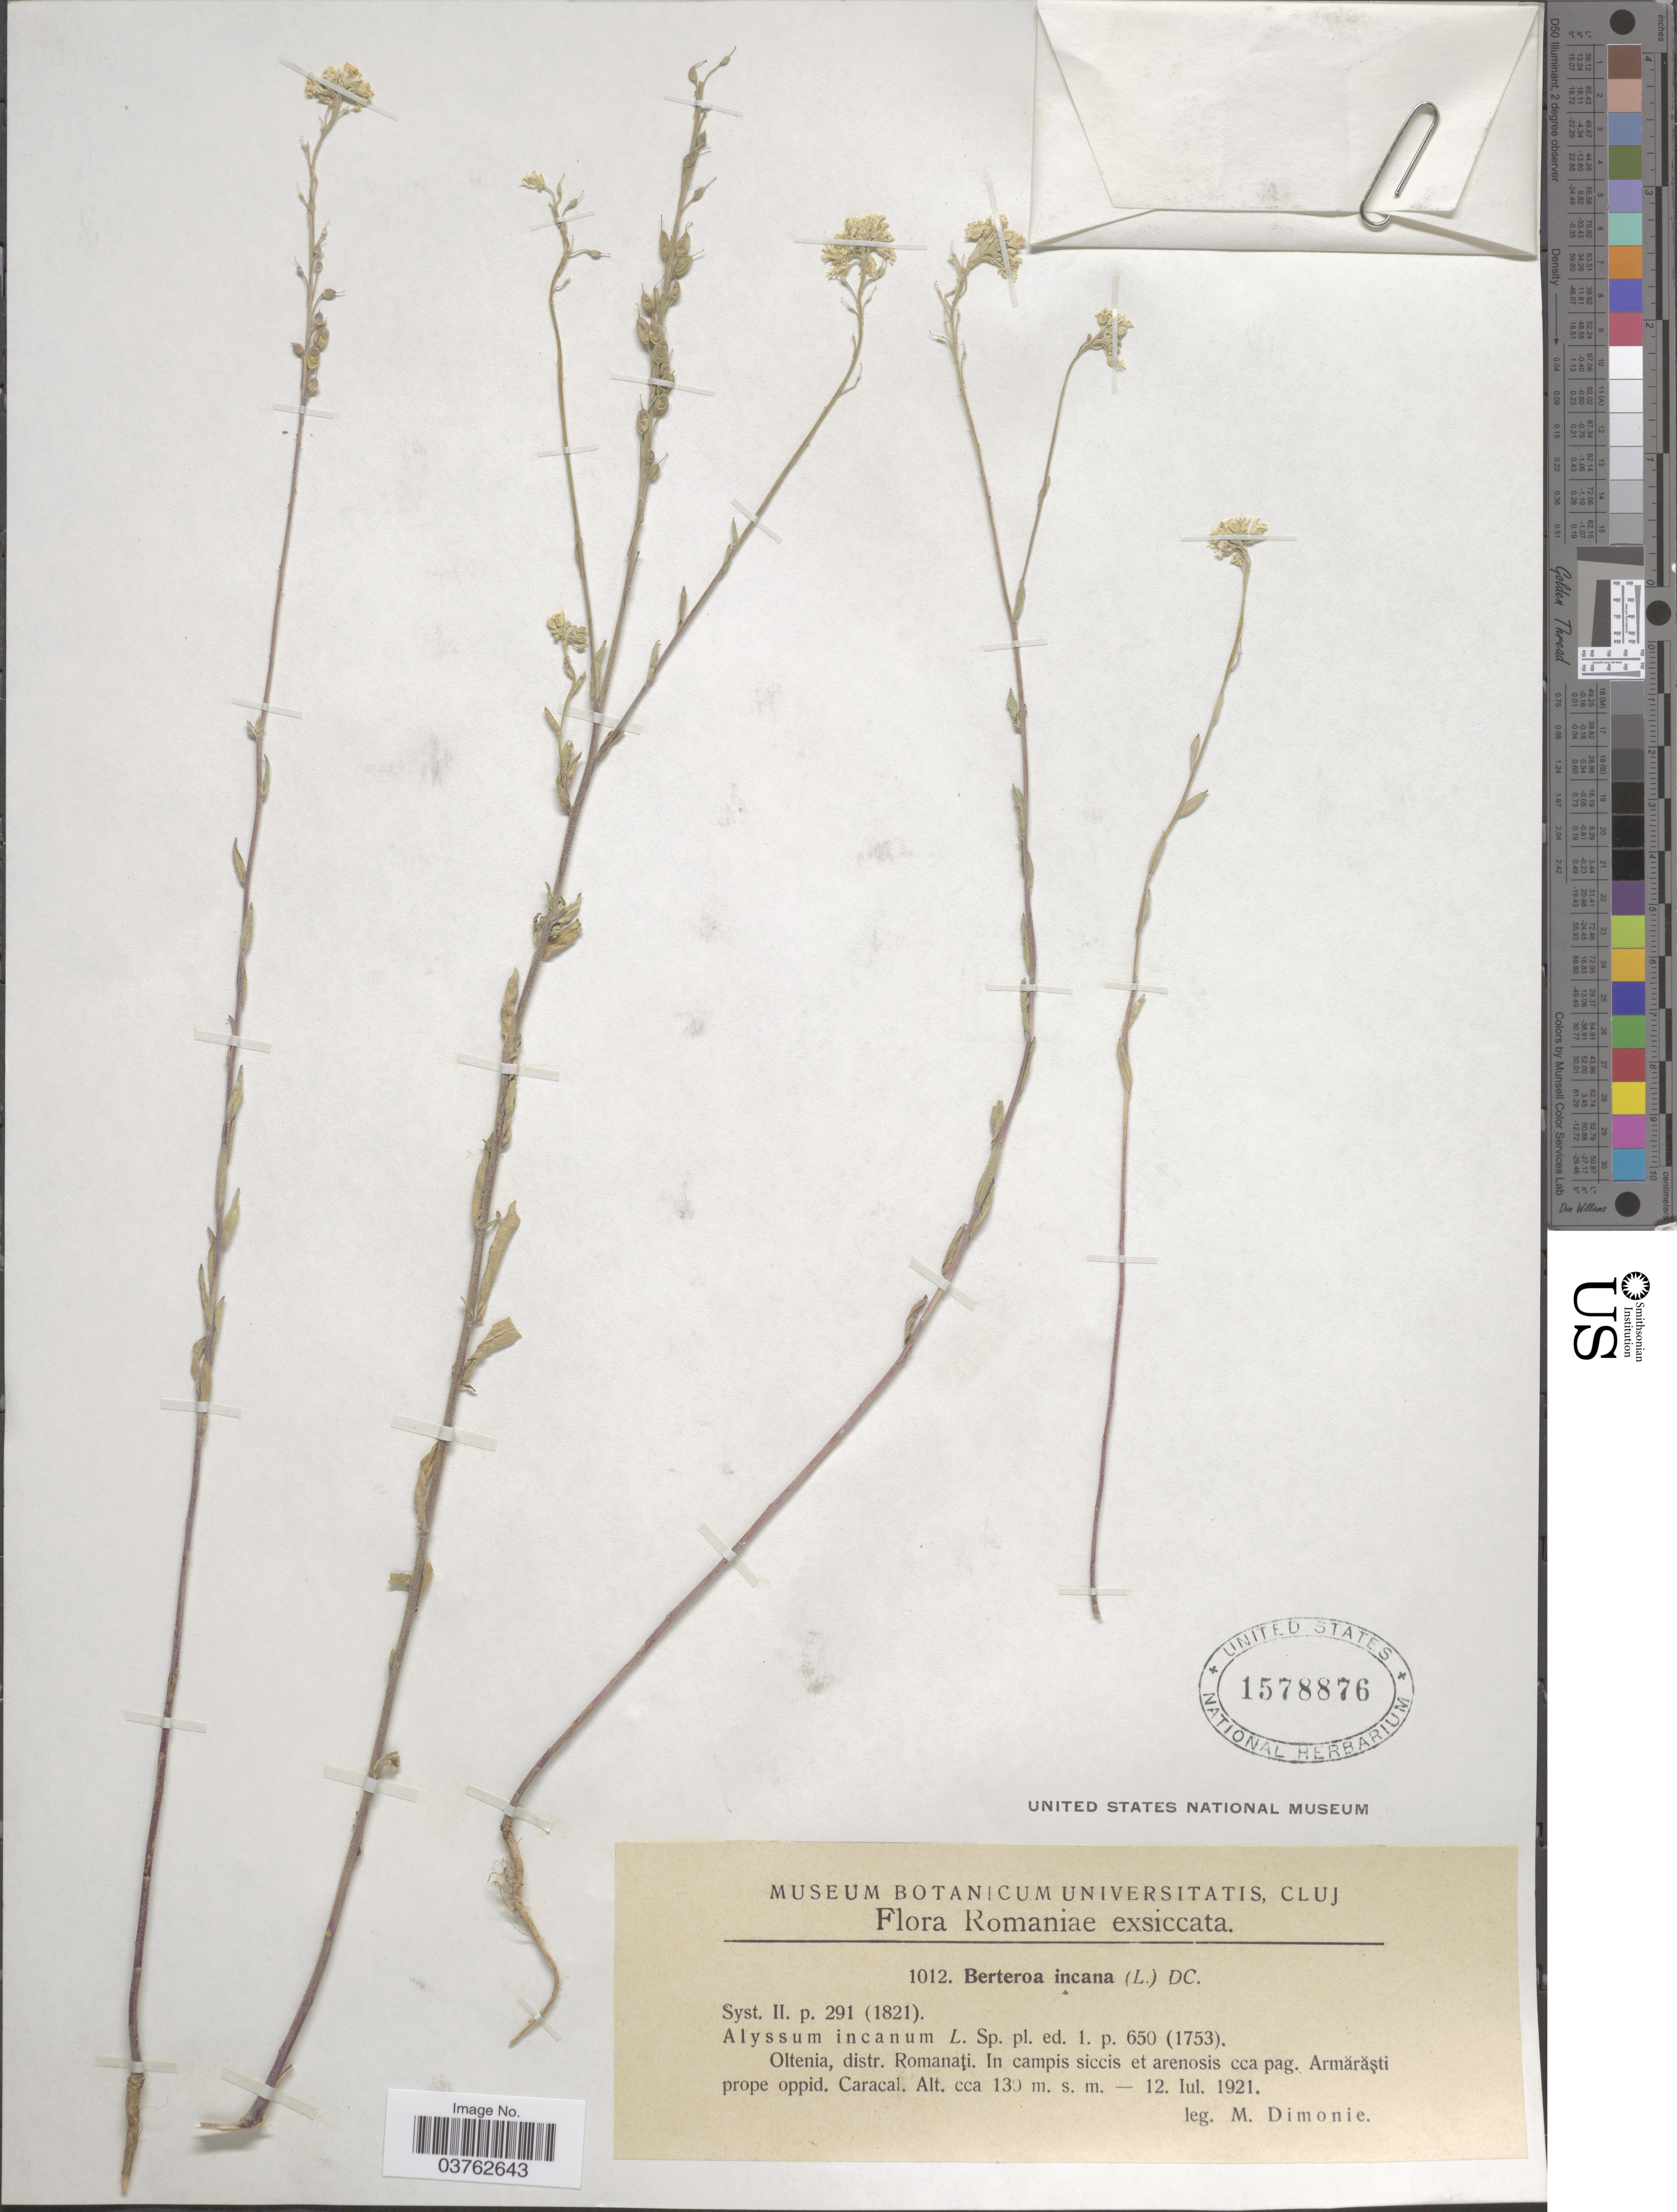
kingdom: Plantae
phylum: Tracheophyta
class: Magnoliopsida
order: Brassicales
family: Brassicaceae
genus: Berteroa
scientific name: Berteroa incana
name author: (L.) DC.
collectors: -. Dimonie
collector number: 1012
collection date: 1921-07-12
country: Romania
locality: Oltenia, distr. Romanaţi. In campis siccis et arenosis cca pag. Armărăşti prope oppid. Caracal.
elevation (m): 130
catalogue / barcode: US 1578876